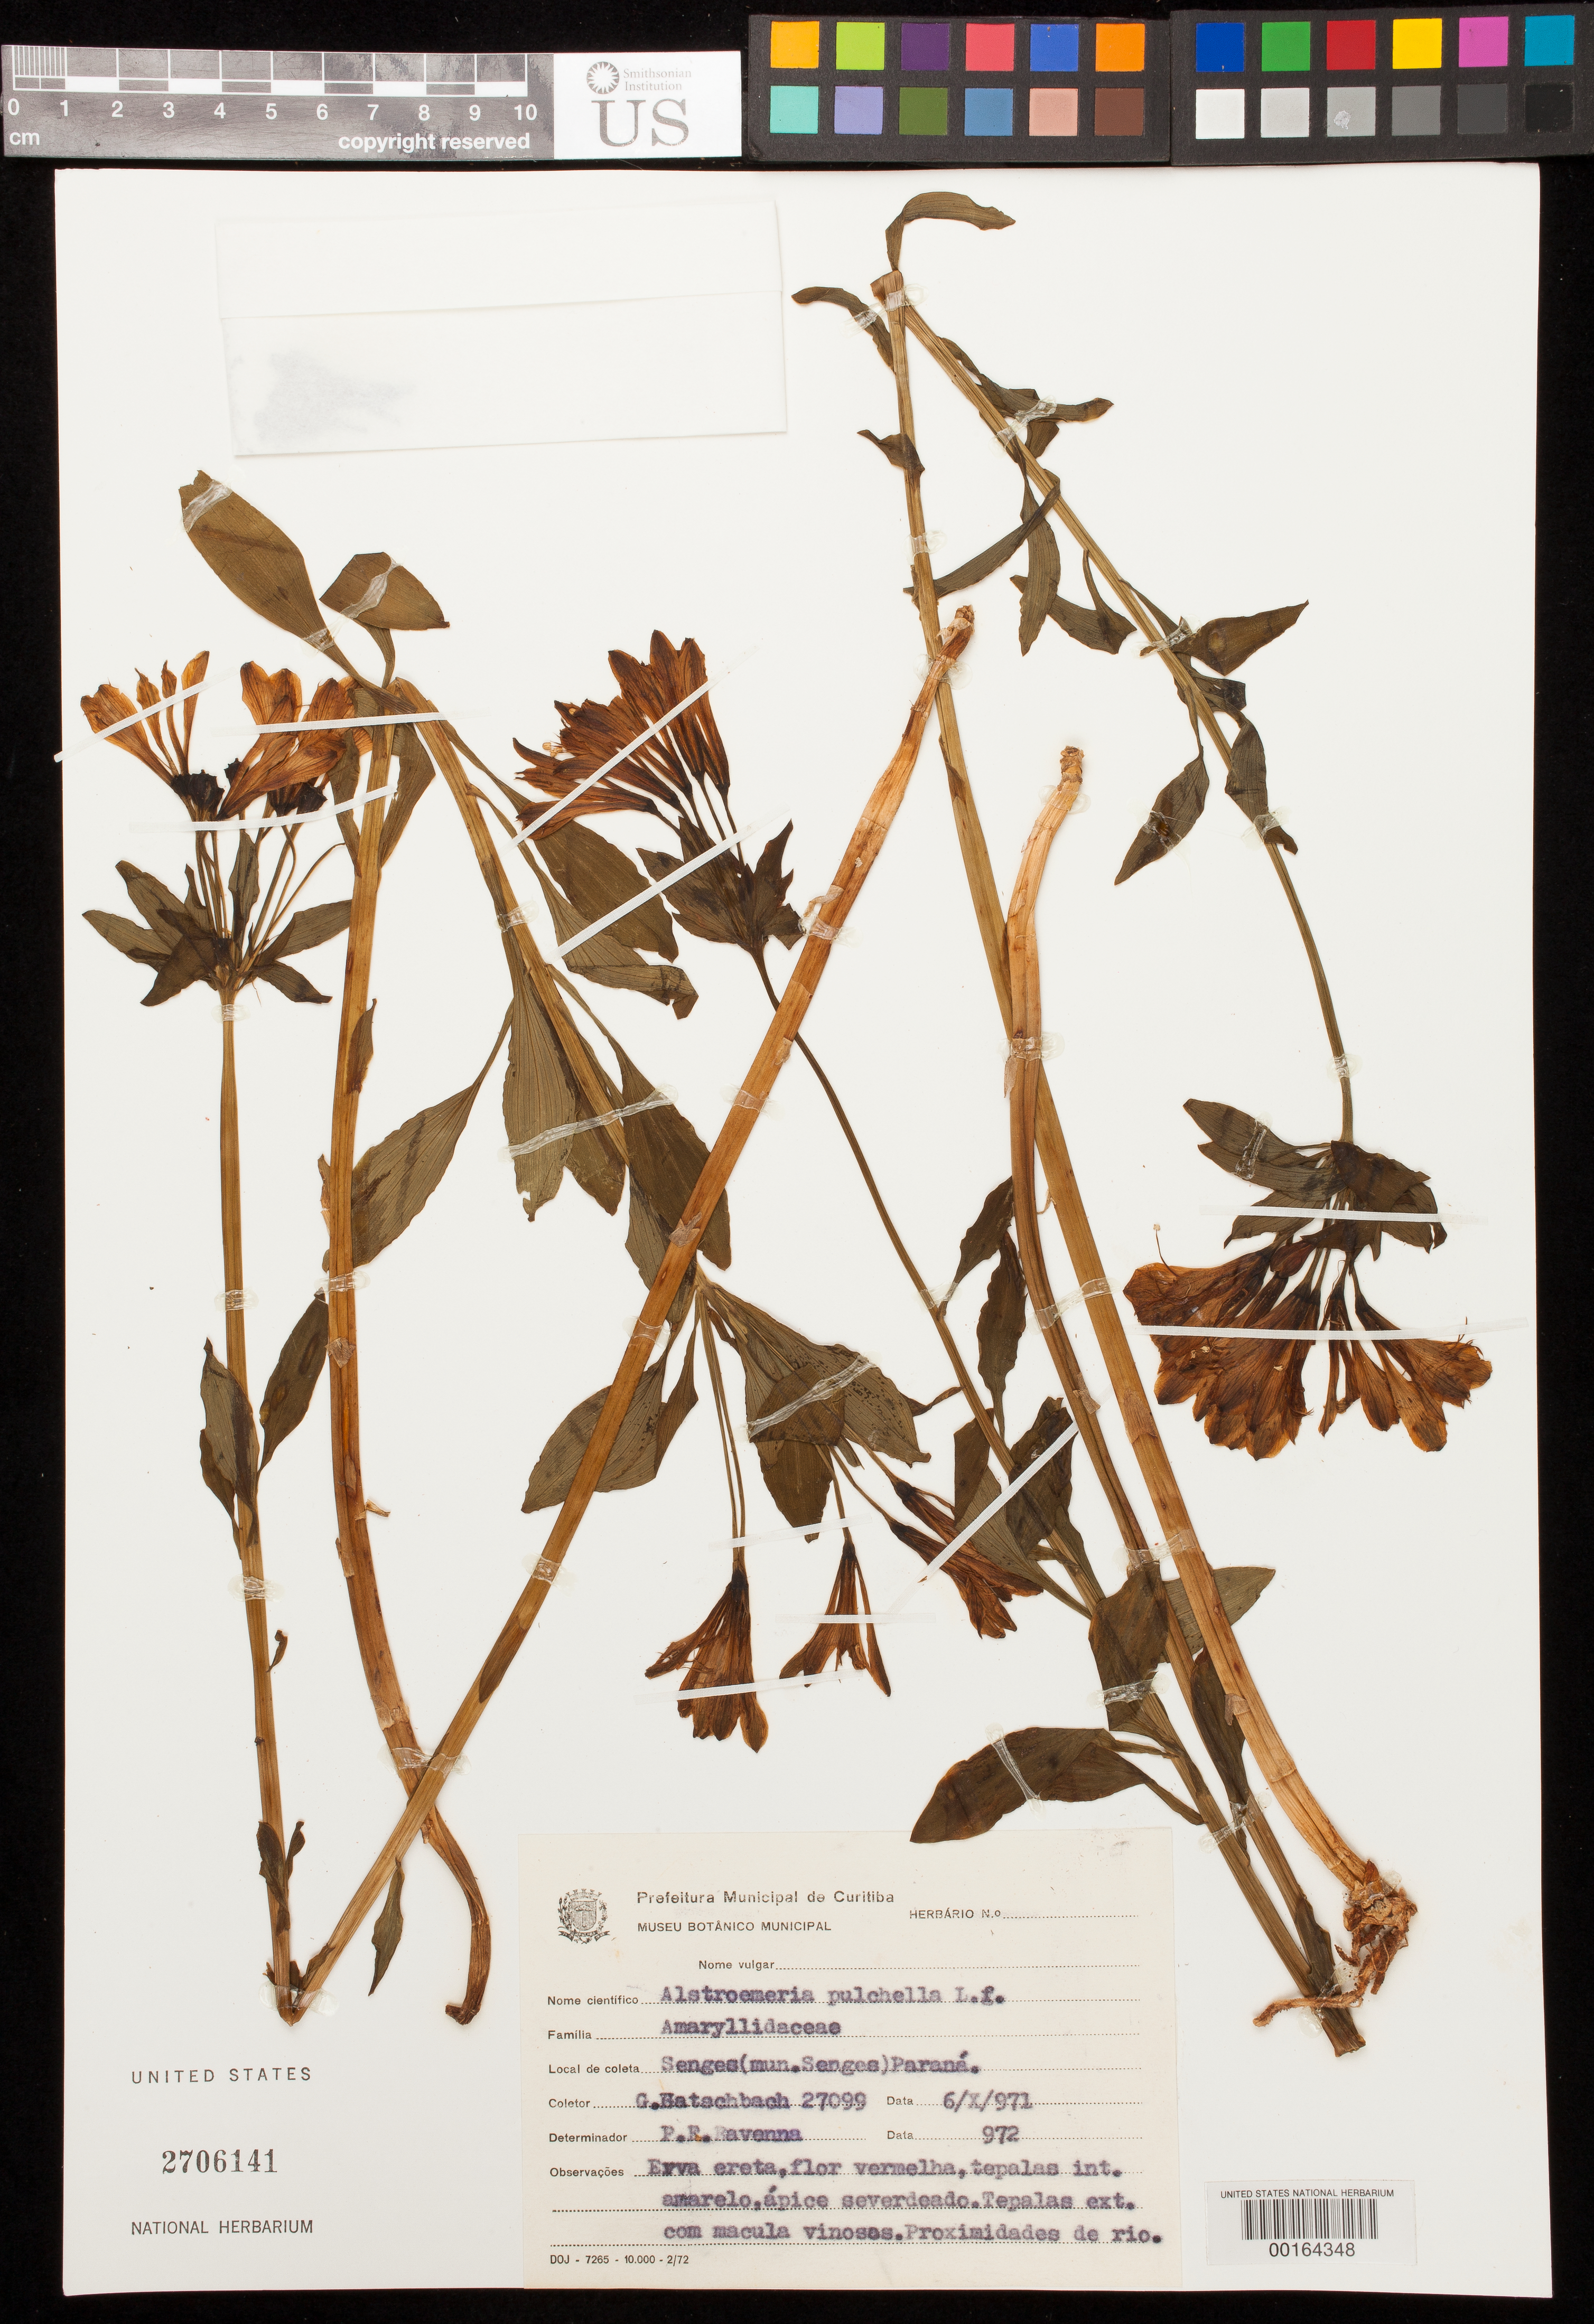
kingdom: Plantae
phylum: Tracheophyta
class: Liliopsida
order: Liliales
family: Alstroemeriaceae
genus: Alstroemeria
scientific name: Alstroemeria pulchella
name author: L. f.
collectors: G. Hatschbach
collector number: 27099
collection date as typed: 06 Oct 1971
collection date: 1971-10-06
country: Brazil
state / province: Paraná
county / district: Sengés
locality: Senges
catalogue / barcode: US 2706141